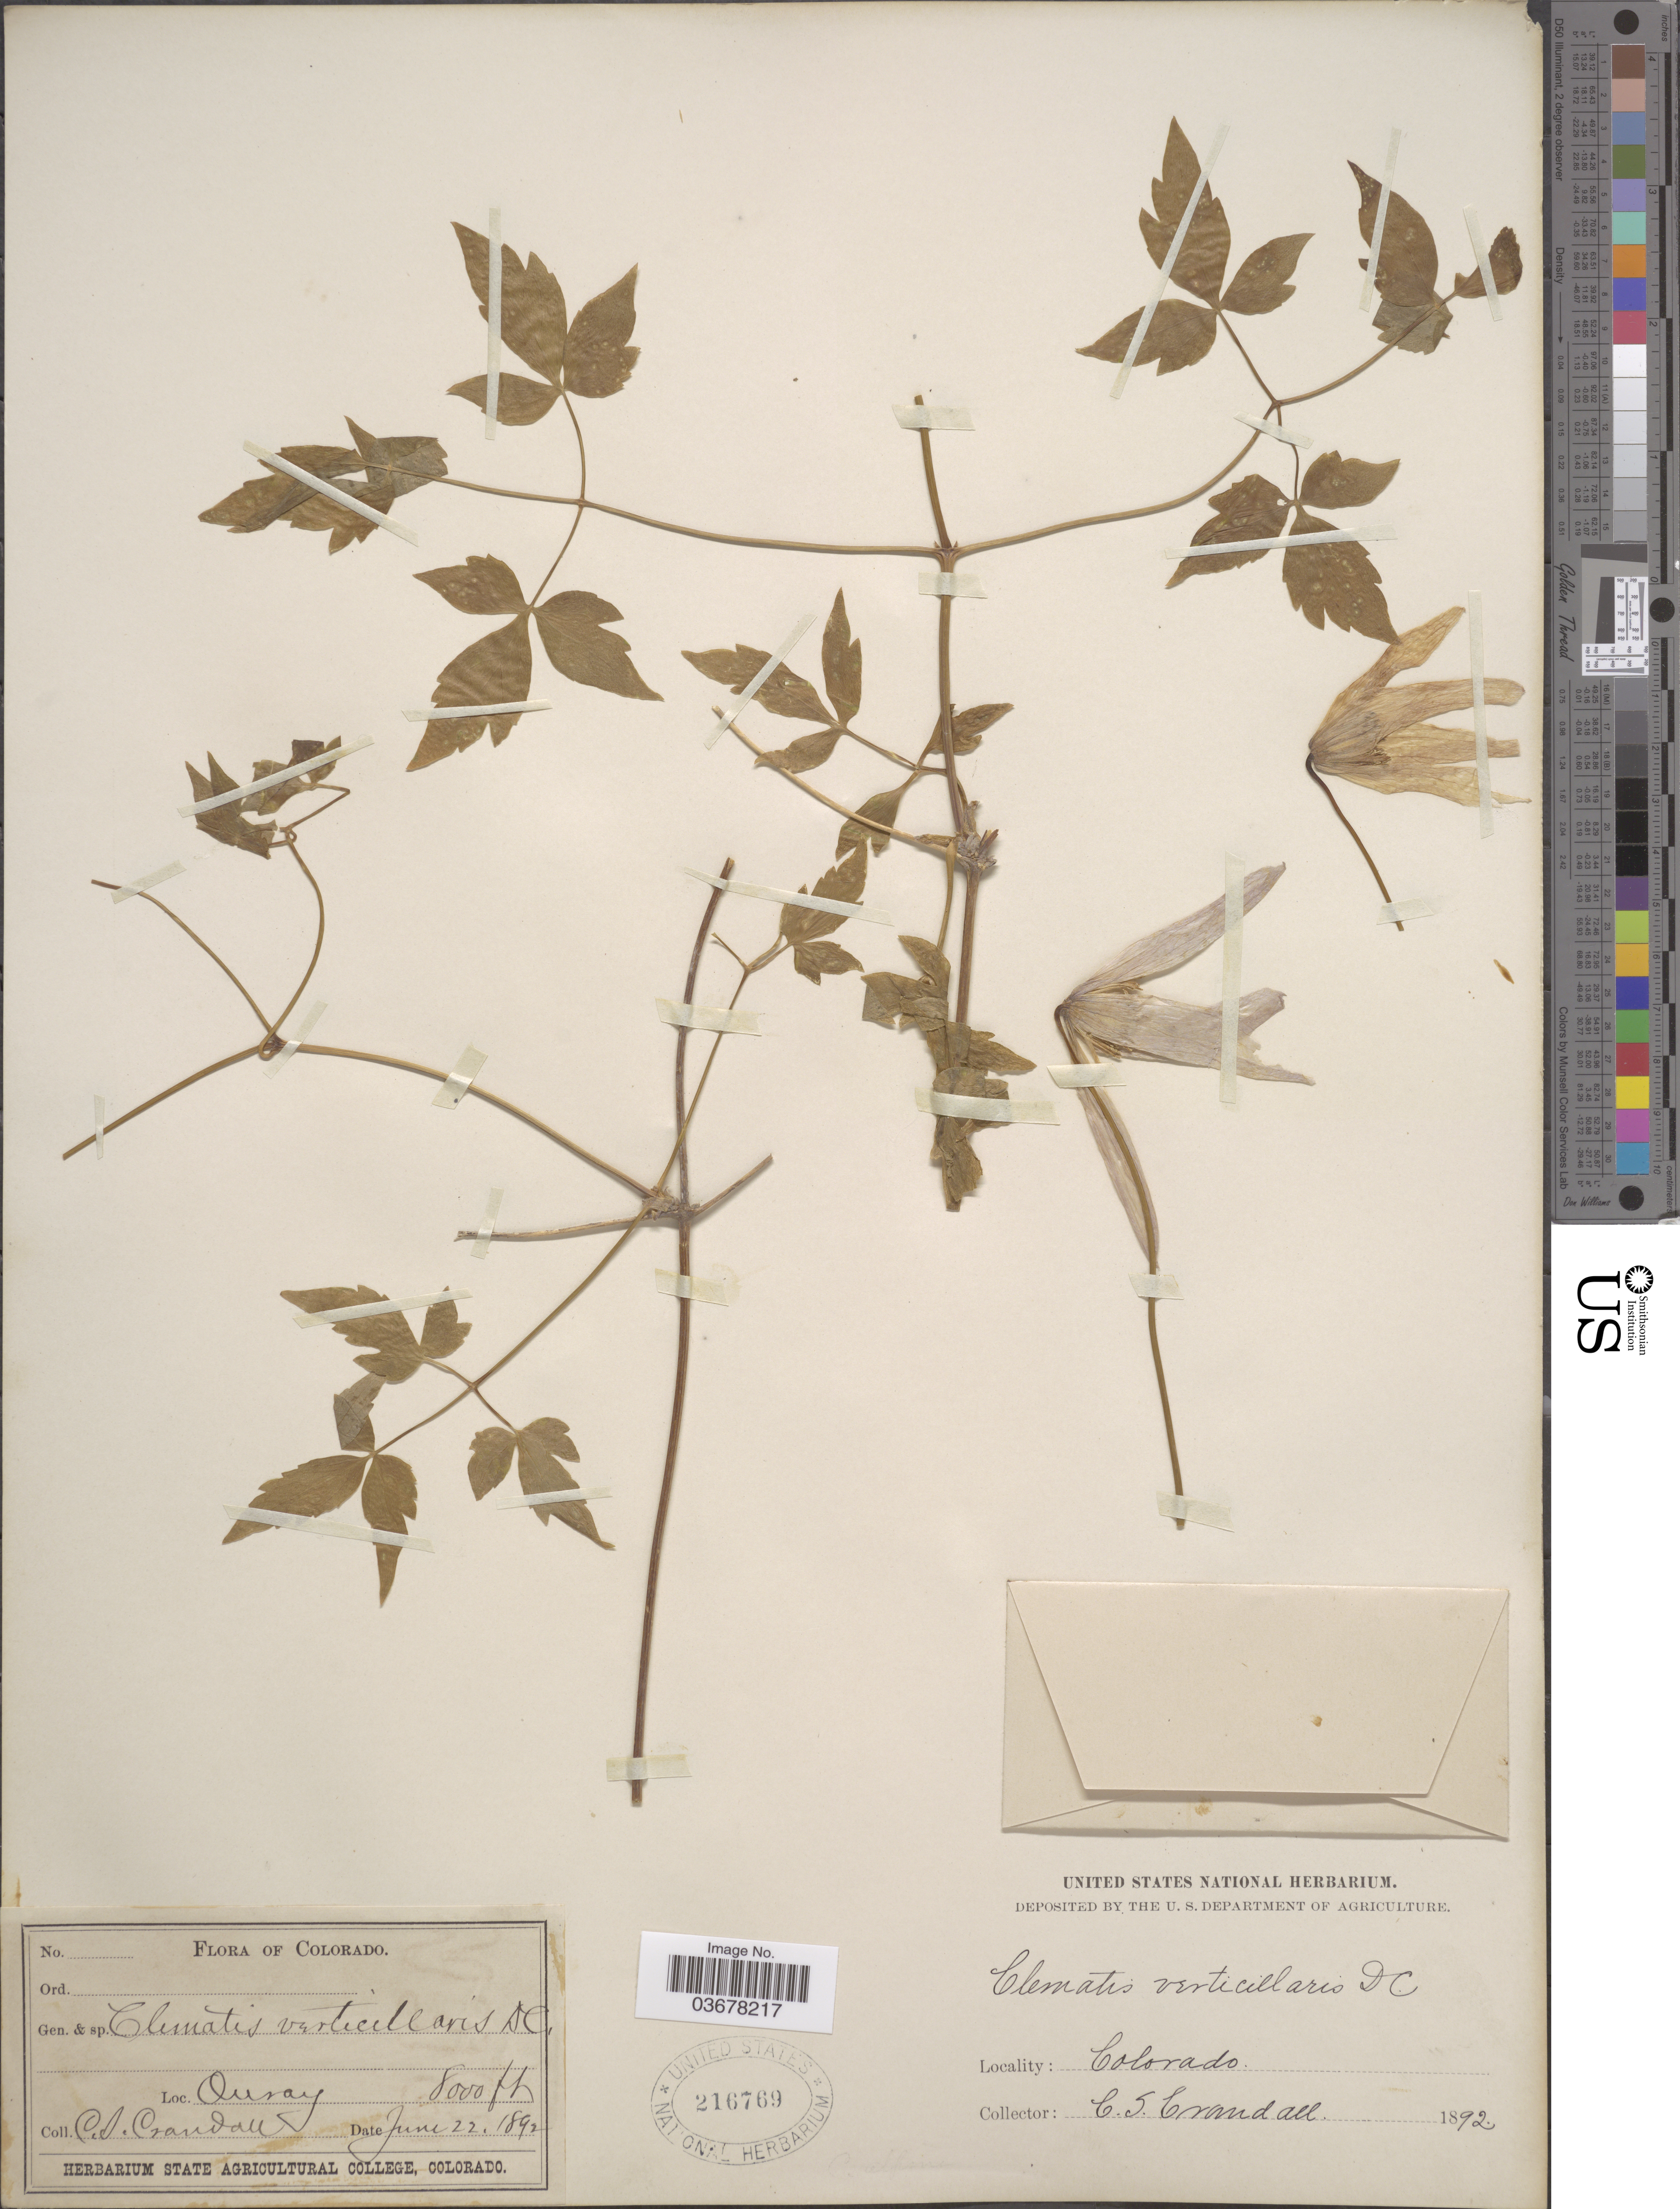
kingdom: Plantae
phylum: Tracheophyta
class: Magnoliopsida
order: Ranunculales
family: Ranunculaceae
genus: Clematis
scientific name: Clematis columbiana var. columbiana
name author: (Nutt.) Torr. & A. Gray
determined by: Strong, M. T., (US), Smithsonian Institution - National Museum of Natural History (UNITED STATES)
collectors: C. Crandall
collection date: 1892-06-22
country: United States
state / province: Colorado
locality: Ouray.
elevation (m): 2438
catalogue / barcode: US 216769